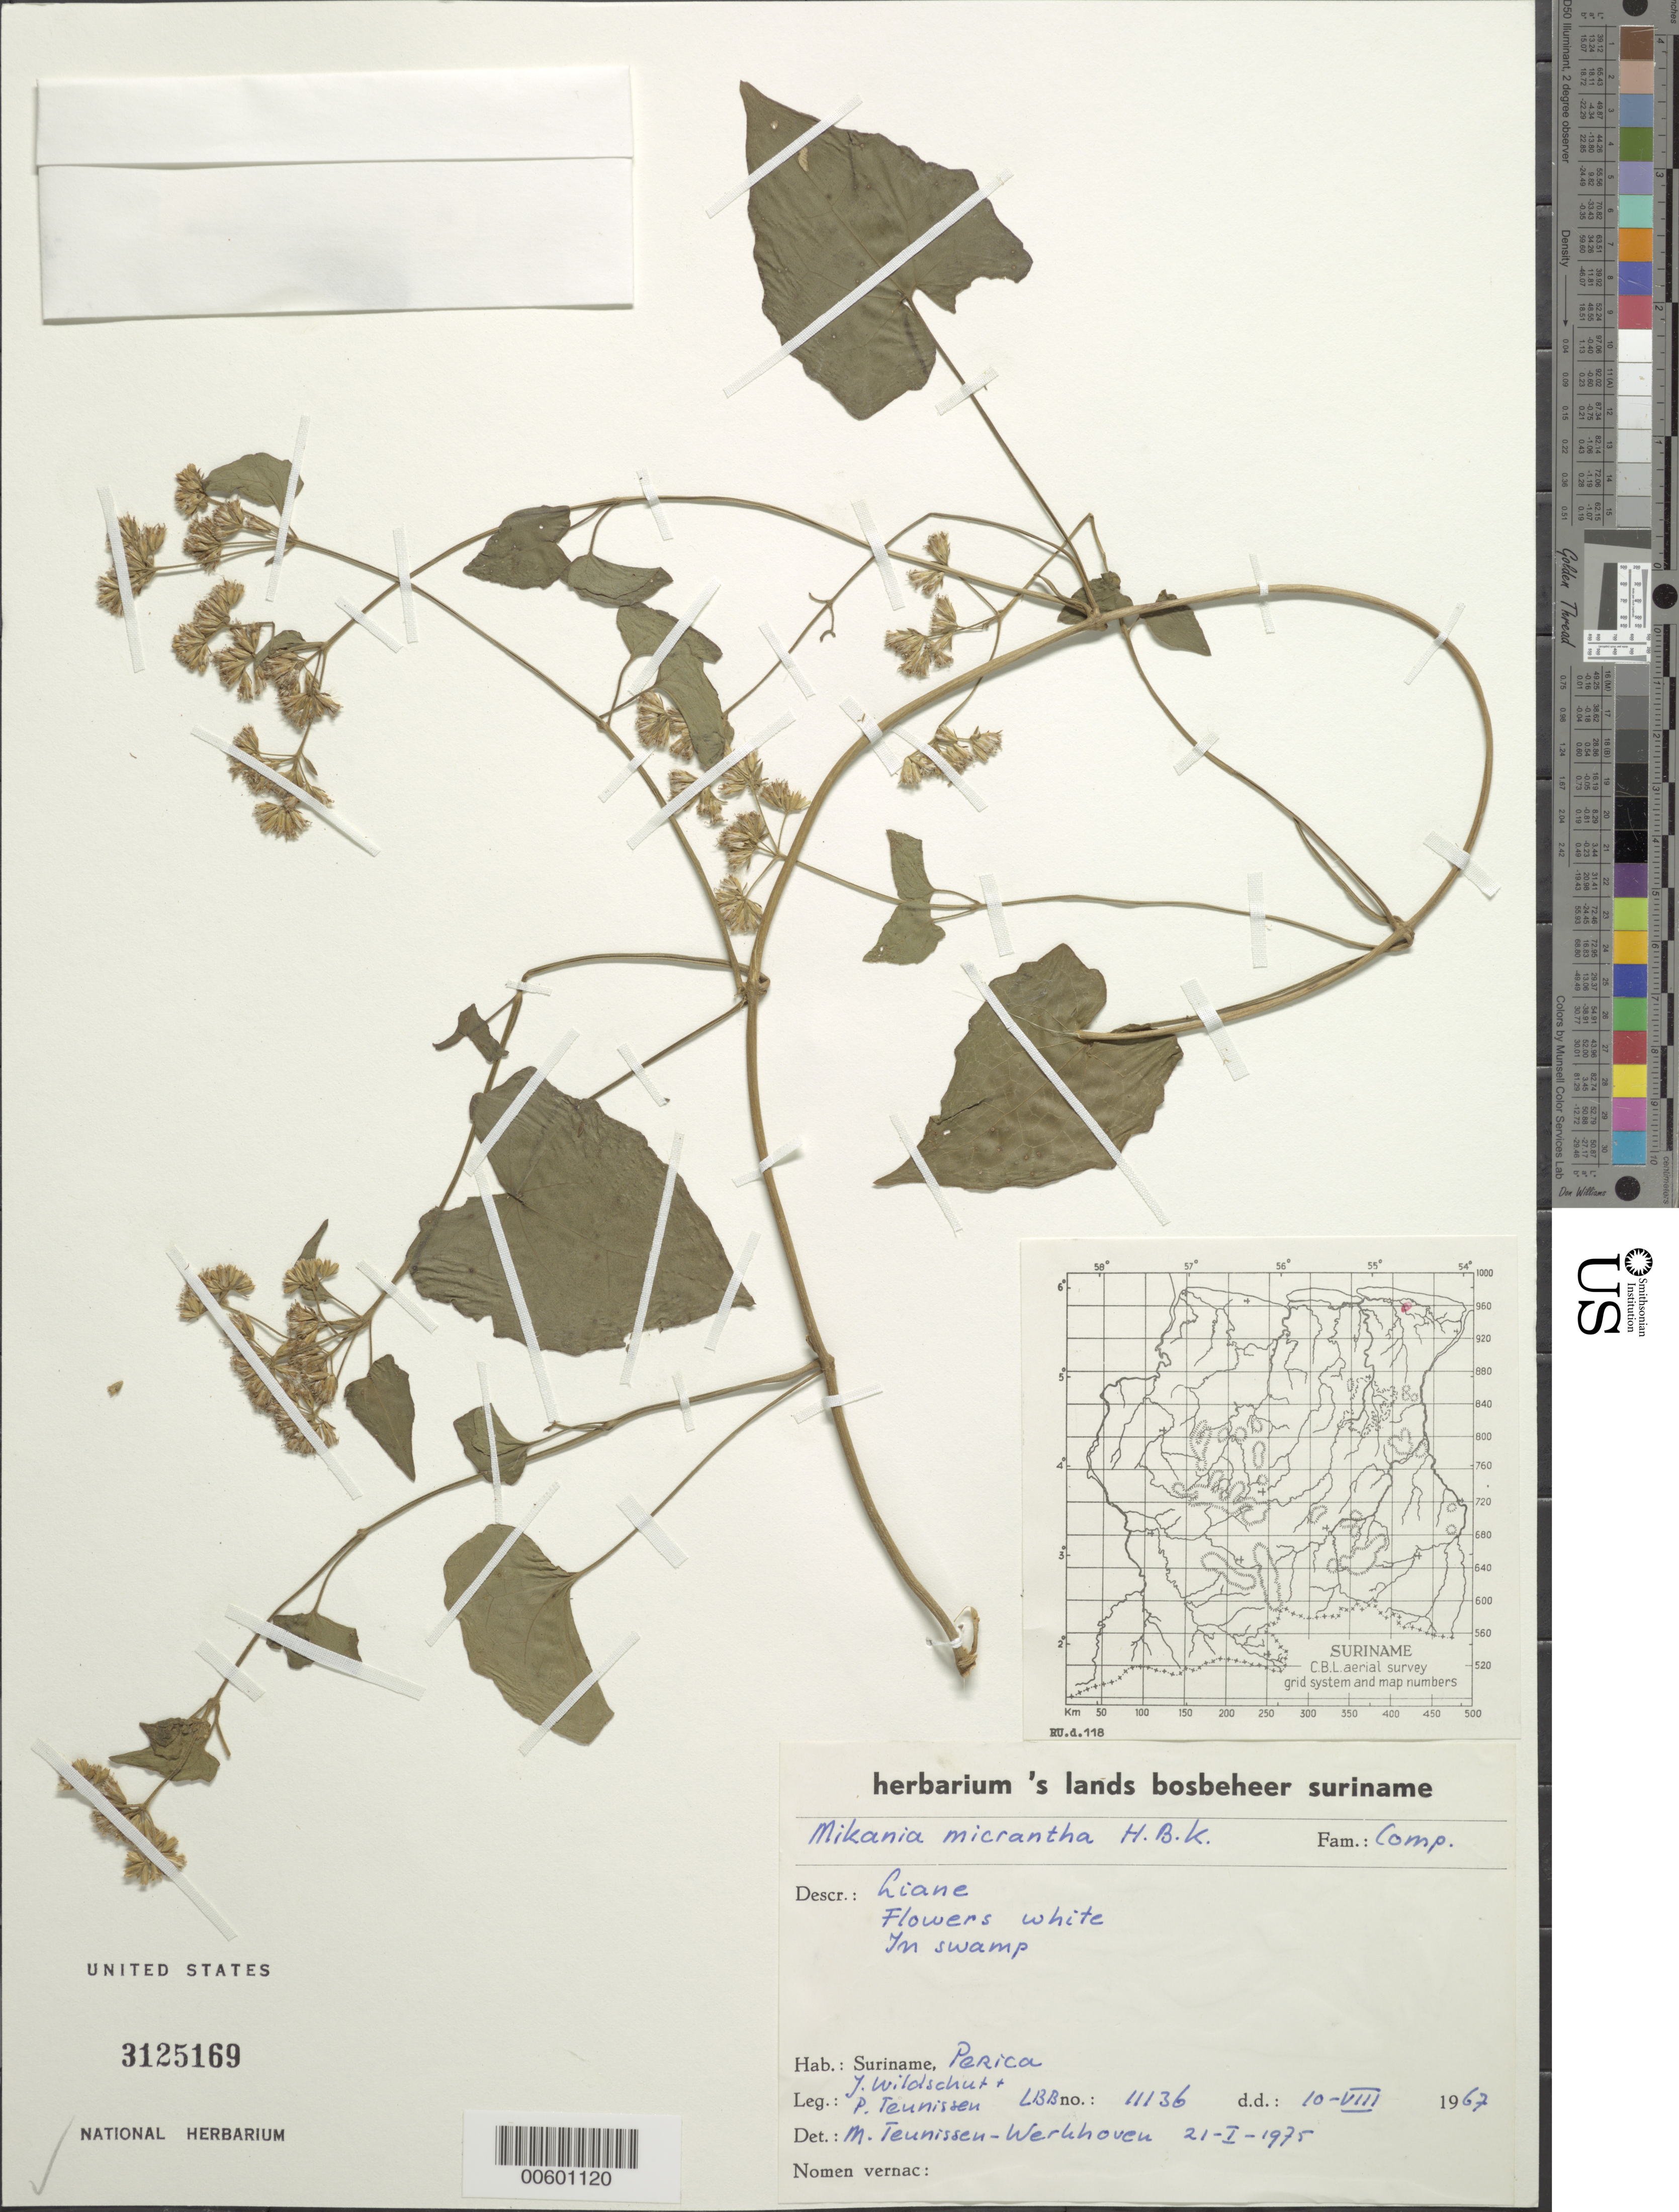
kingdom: Plantae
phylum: Tracheophyta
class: Magnoliopsida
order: Asterales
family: Asteraceae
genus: Mikania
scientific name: Mikania micrantha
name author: Kunth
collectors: J. Wildschut & P. Teunissen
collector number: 11136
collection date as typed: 10-Aug-67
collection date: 1967-08-10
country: Suriname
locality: Perica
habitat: Swamp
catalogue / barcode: US 3125169